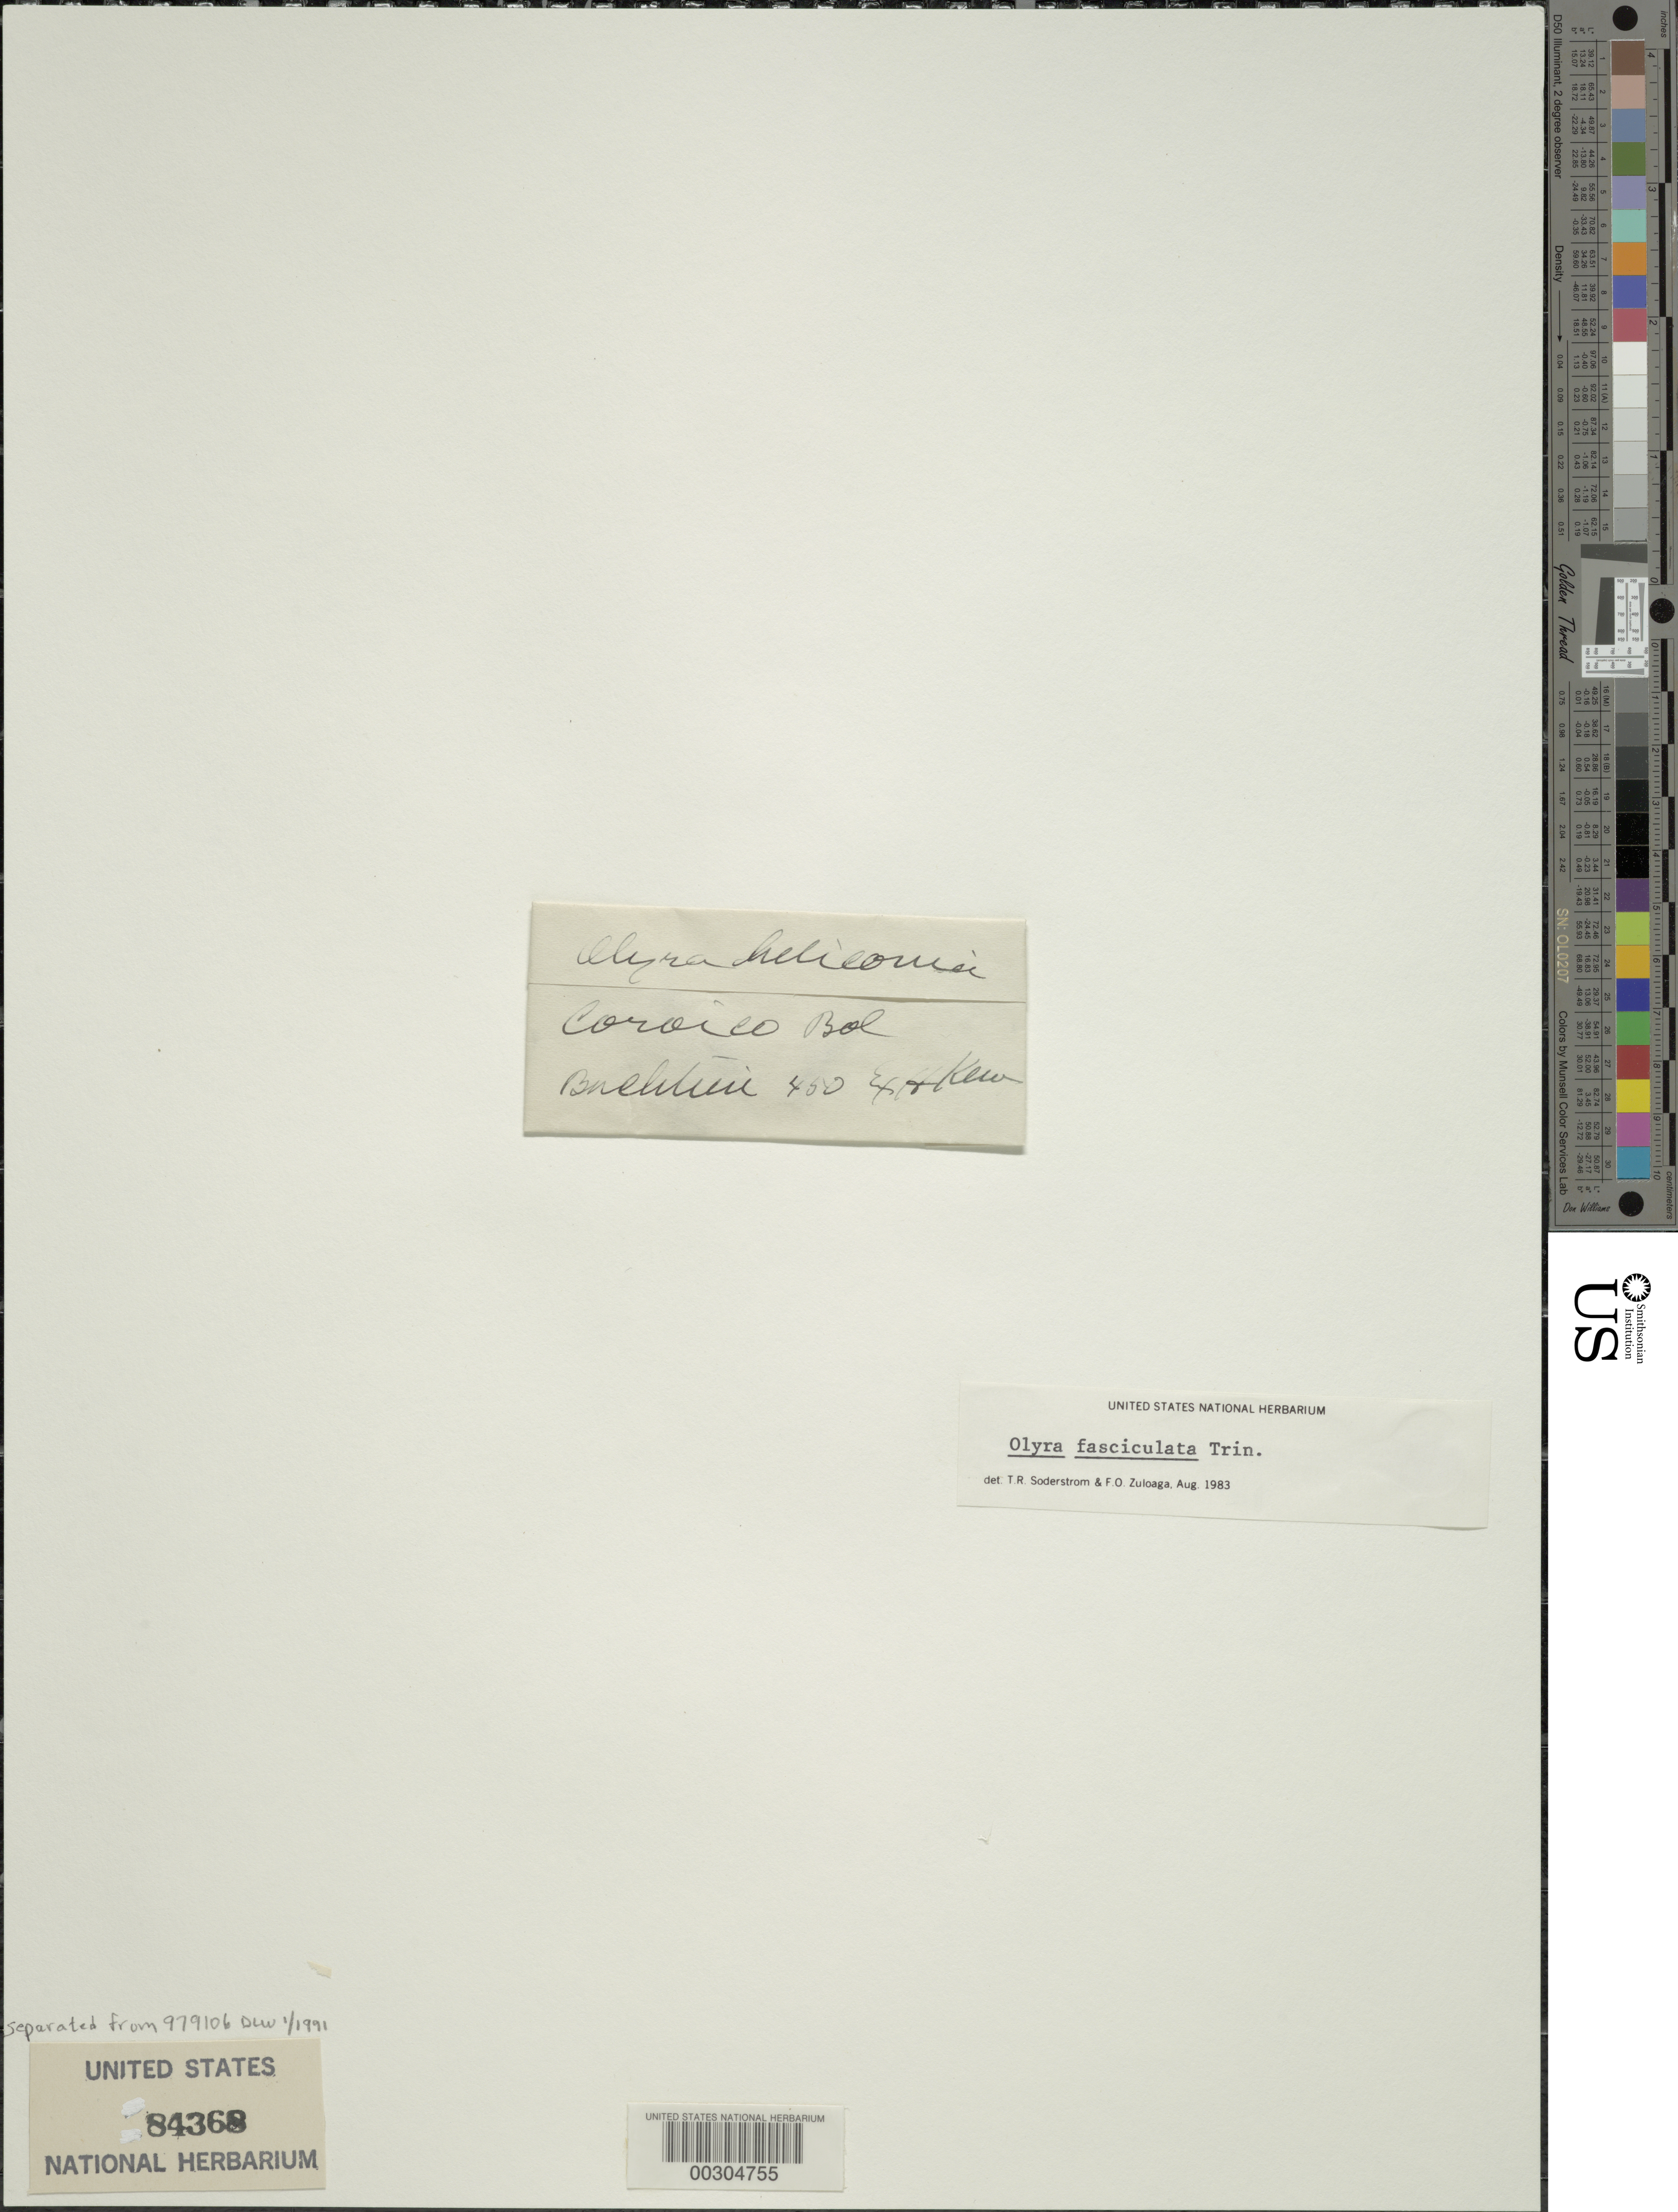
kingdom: Plantae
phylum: Tracheophyta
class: Liliopsida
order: Poales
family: Poaceae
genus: Olyra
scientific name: Olyra fasciculata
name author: Trin.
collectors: O. Buchtien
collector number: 450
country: Bolivia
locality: Coroico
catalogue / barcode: US 84368